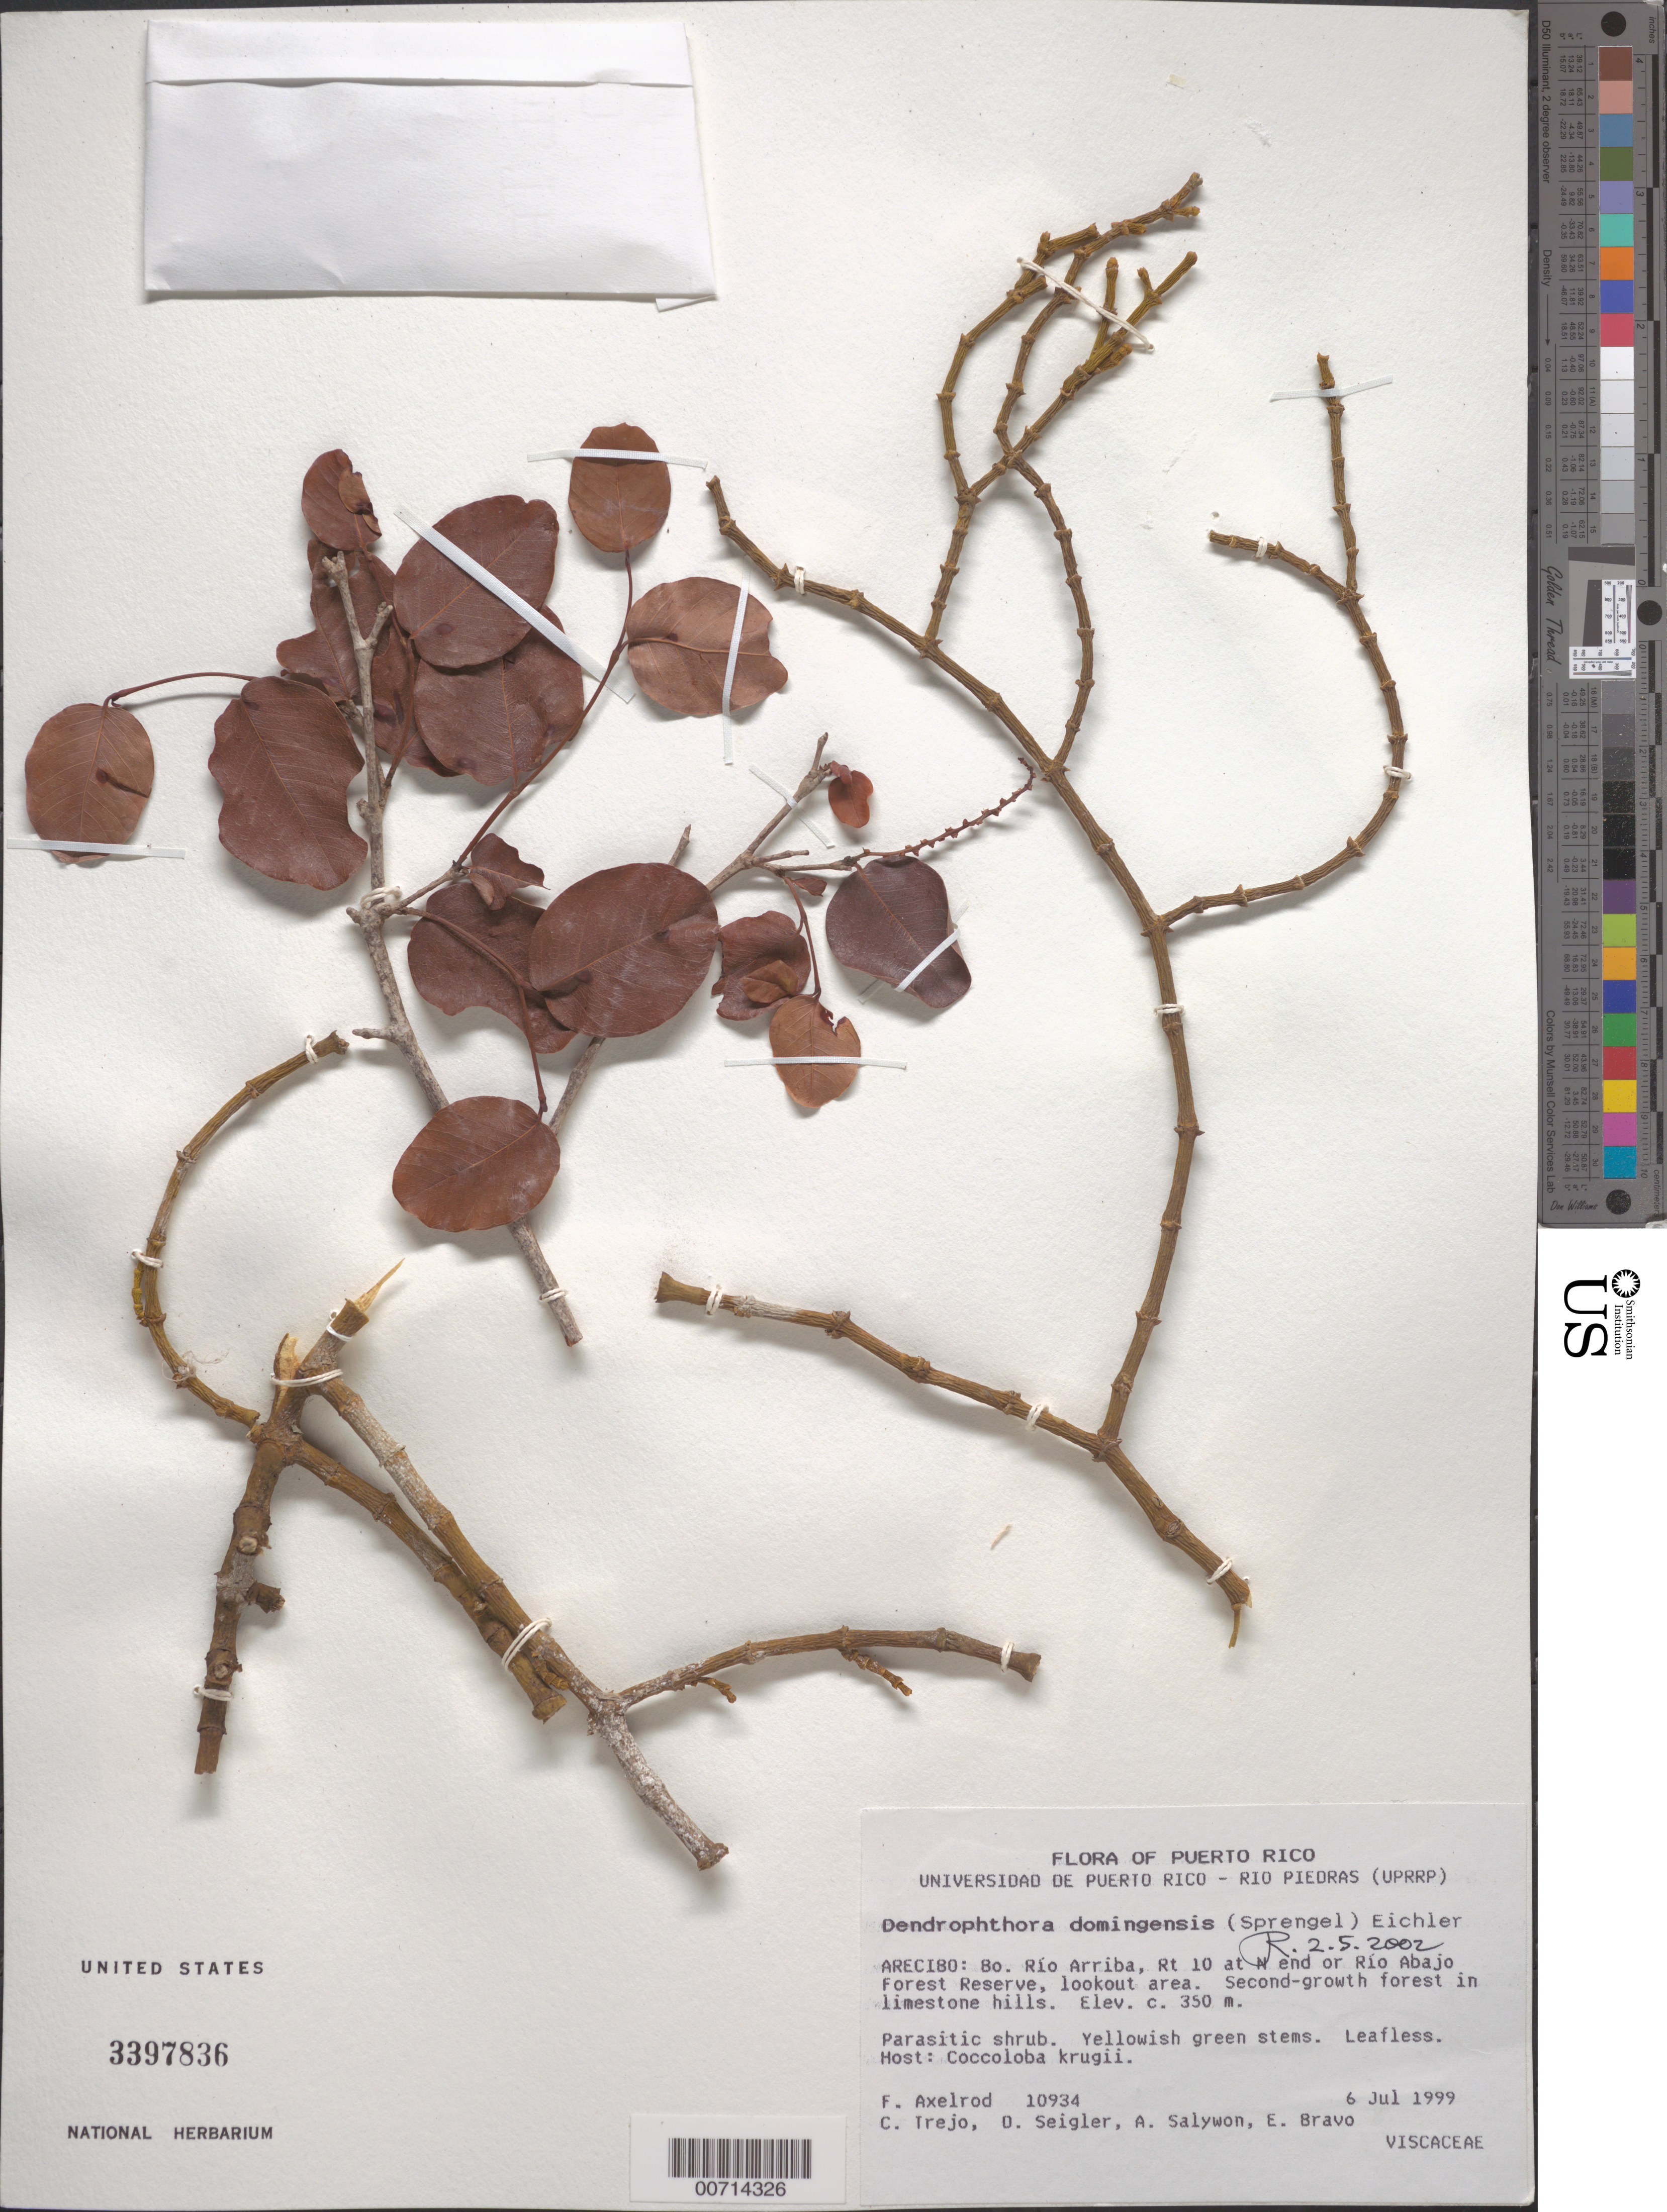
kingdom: Plantae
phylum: Tracheophyta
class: Magnoliopsida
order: Santalales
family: Viscaceae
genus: Dendrophthora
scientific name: Dendrophthora domingensis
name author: (Spreng.) Eichler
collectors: F. S. Axelrod, C. Trejo, D. Seigler, A. M. Salywon & E. Bravo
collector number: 10934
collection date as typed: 06 Jul 1999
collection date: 1999-07-06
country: Puerto Rico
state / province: Arecibo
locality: Bo. Río Arriba, rte 10 at N end or Río Abajo Forest Reserve, lookout area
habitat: Second-growth forest in limestone hills; Host: Coccoloba krugii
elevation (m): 350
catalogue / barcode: US 3397836